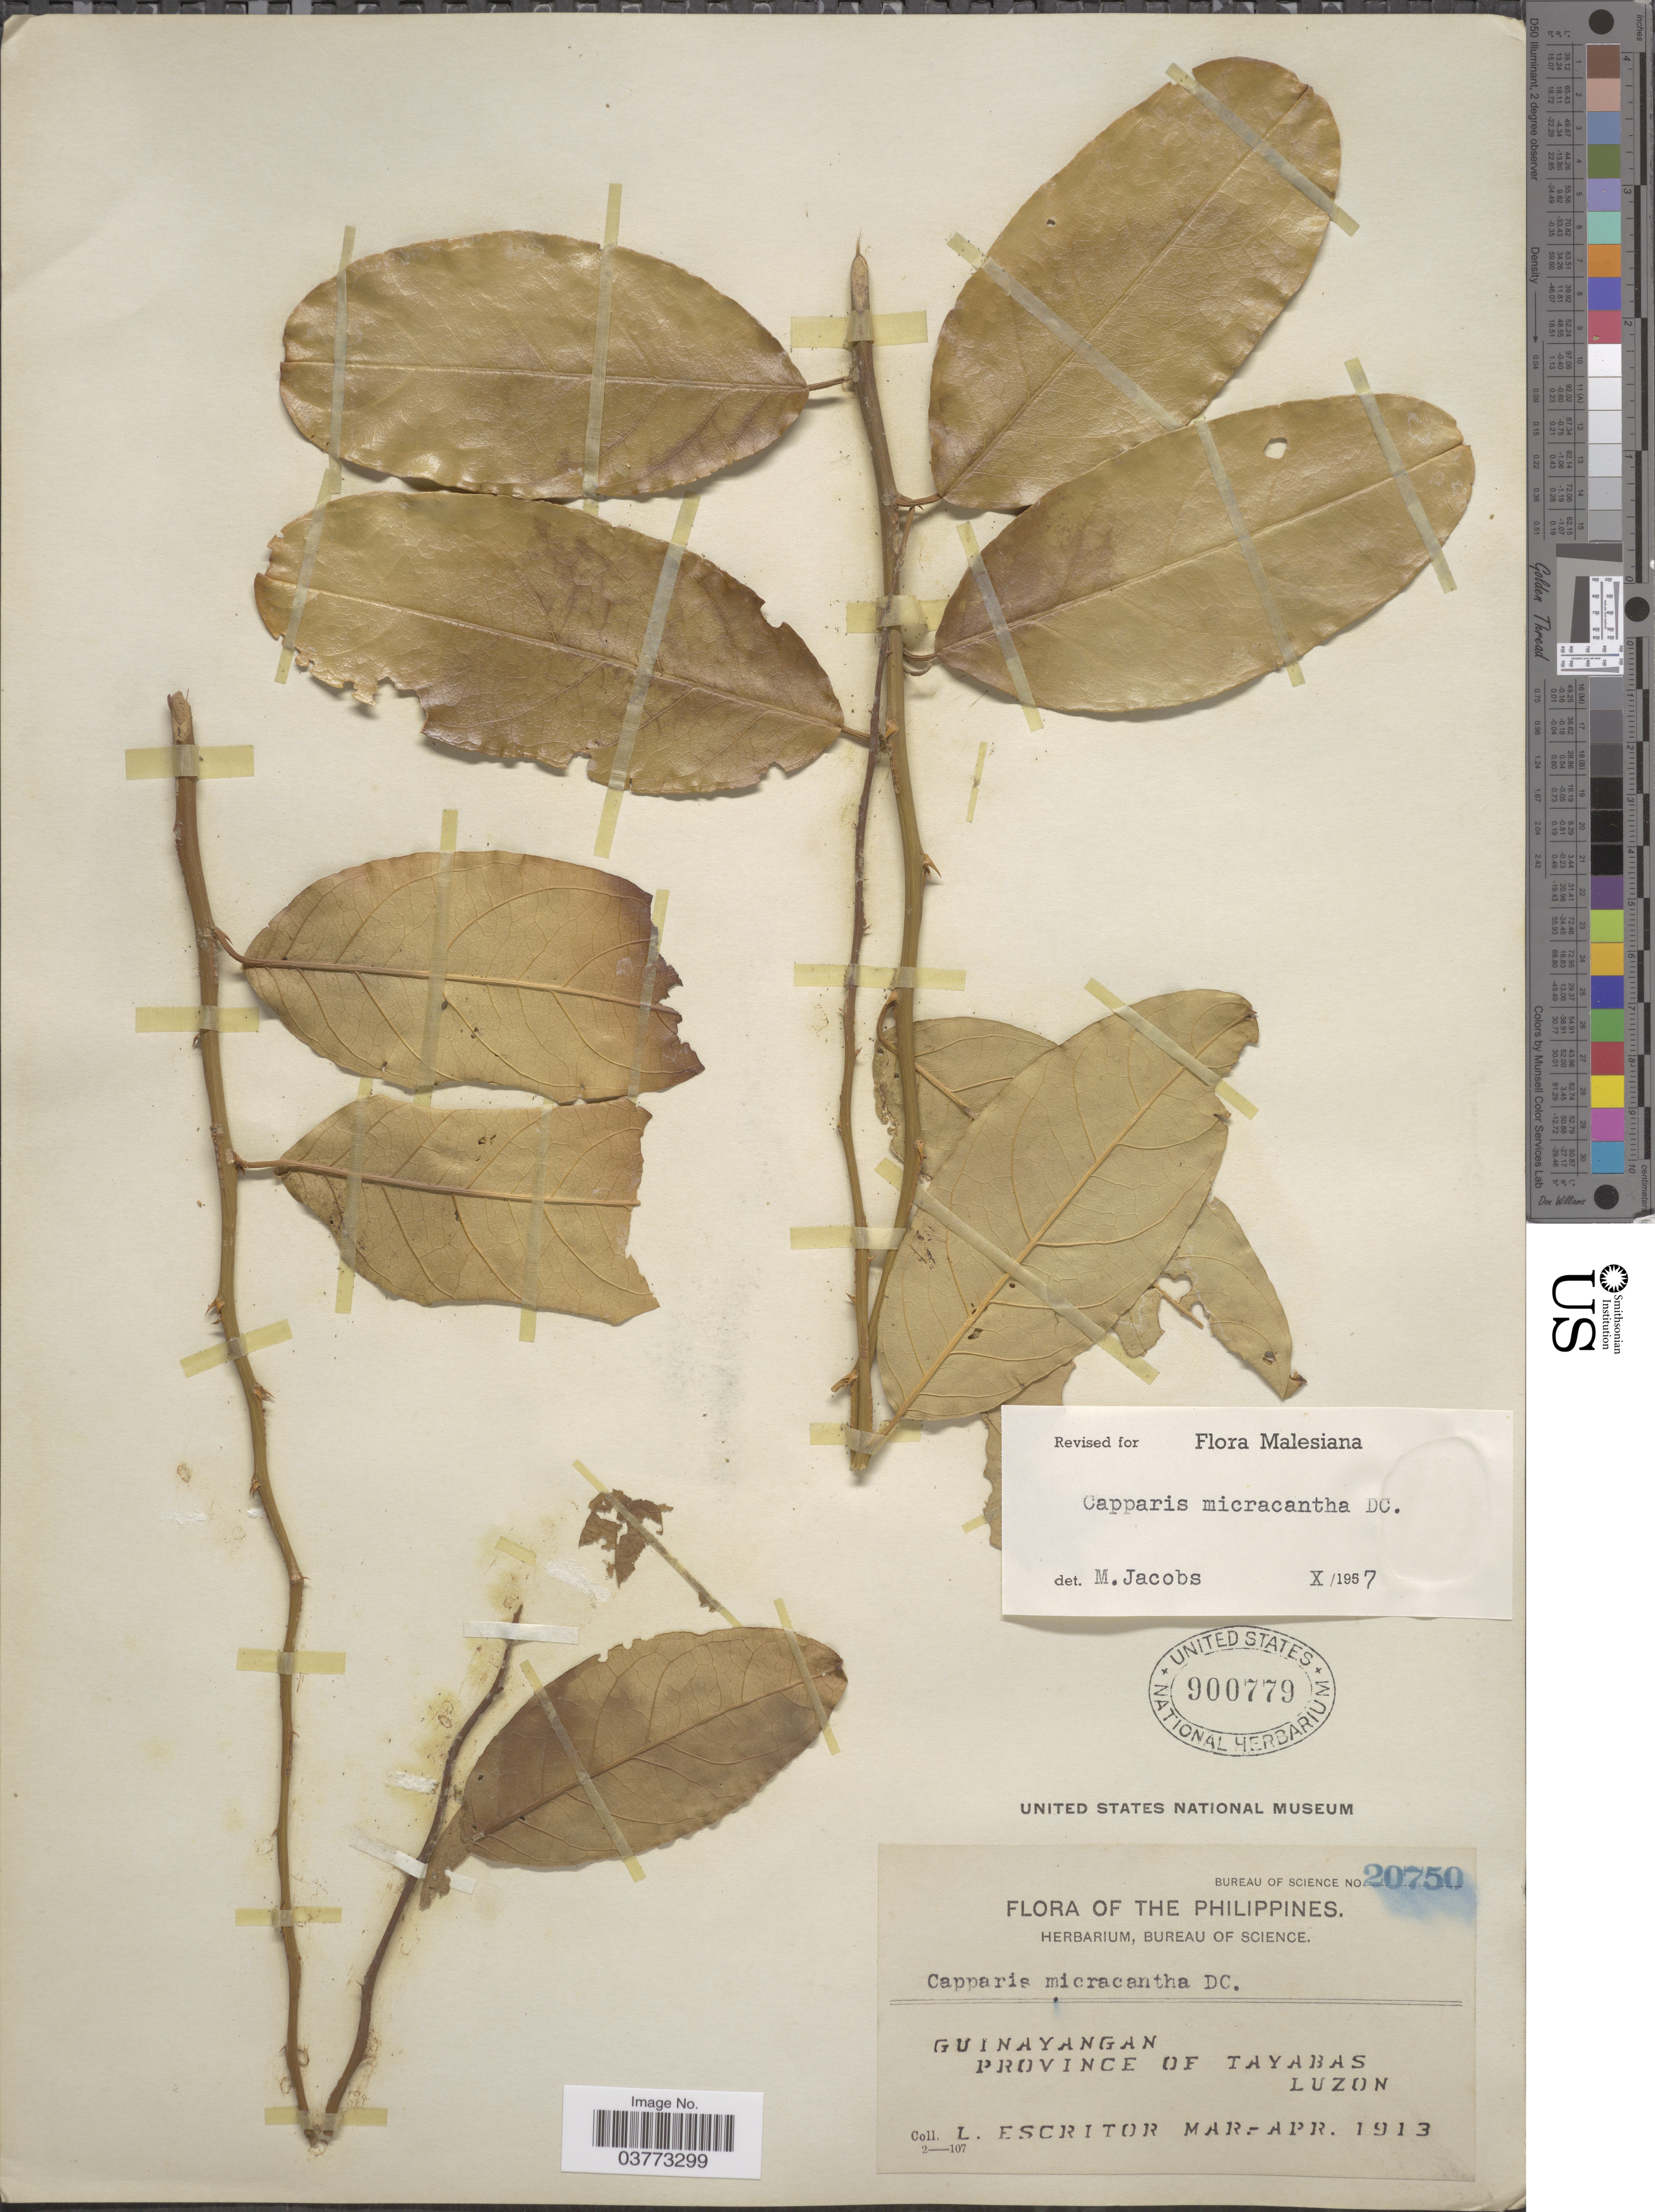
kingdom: Plantae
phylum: Tracheophyta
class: Magnoliopsida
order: Brassicales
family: Capparaceae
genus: Capparis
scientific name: Capparis micrantha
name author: A. Rich.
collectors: L. Escritor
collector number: Bureau of Science 20750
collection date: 1913-03/1913-04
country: Philippines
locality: The Philippines. Guinayangan. Province of Tayabas. Luzon.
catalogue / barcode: US 900779